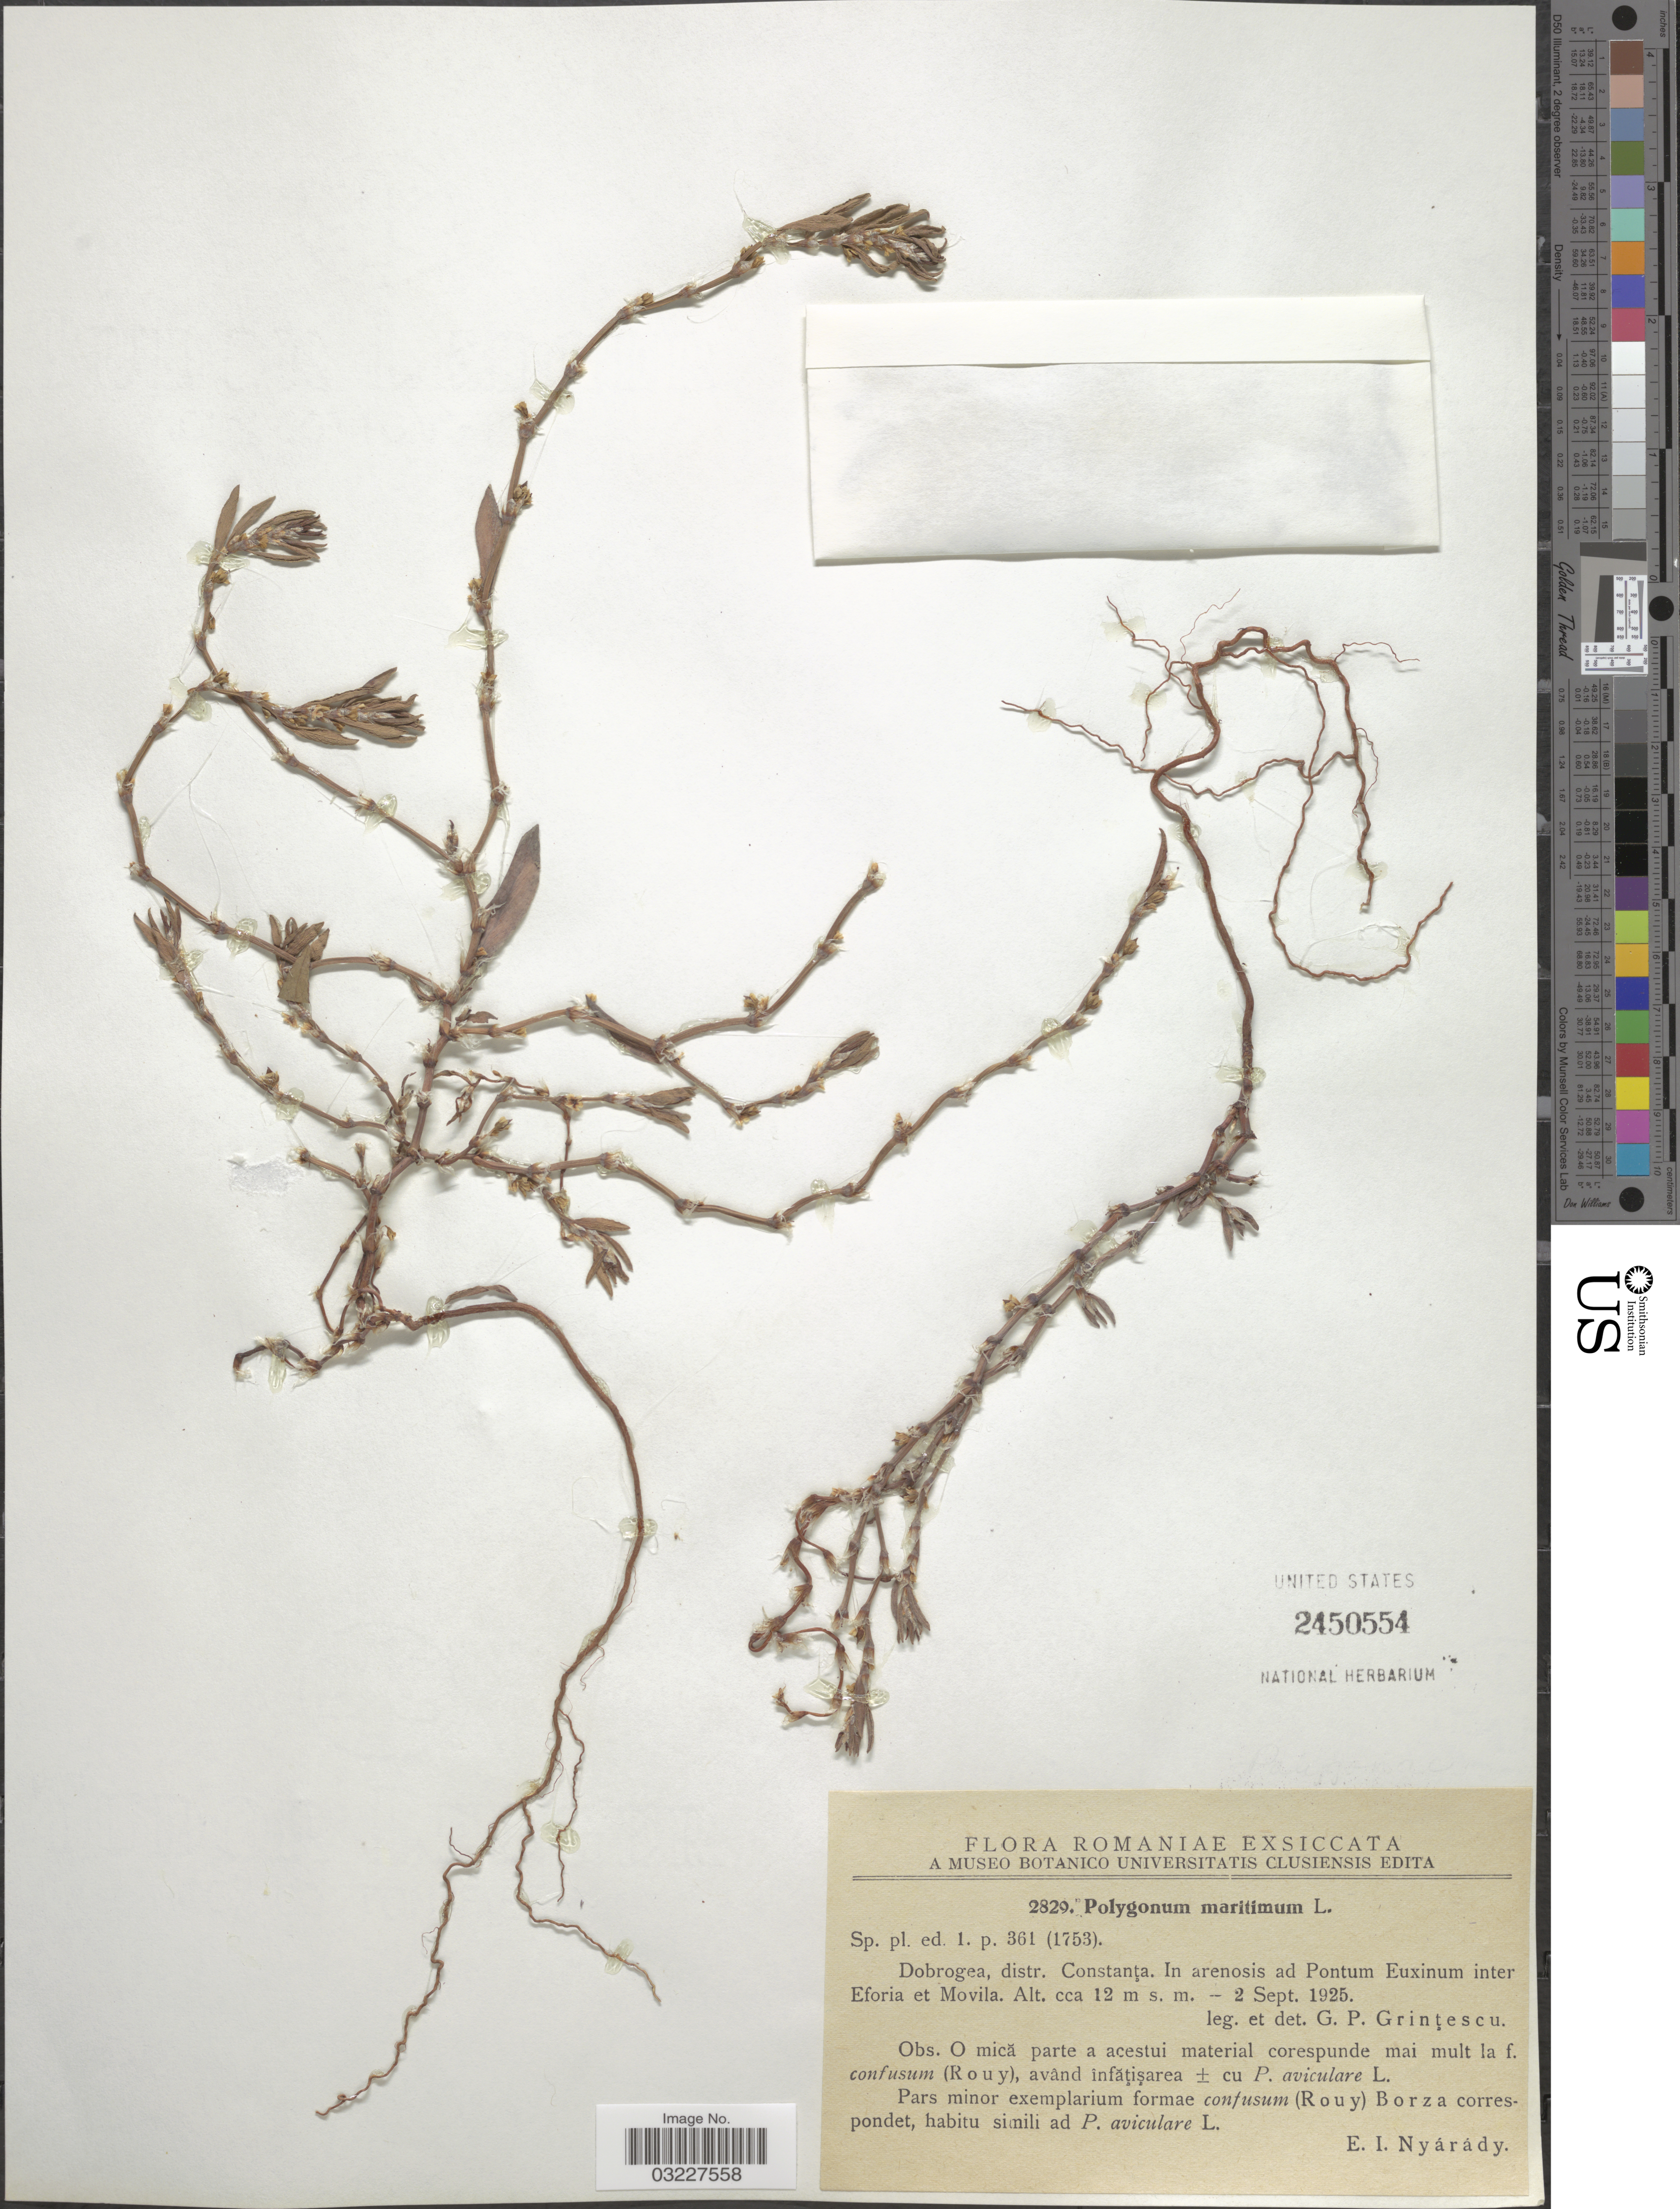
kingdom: Plantae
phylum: Tracheophyta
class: Magnoliopsida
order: Caryophyllales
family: Polygonaceae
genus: Polygonum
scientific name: Polygonum maritimum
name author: L.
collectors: G. Grintescu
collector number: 2829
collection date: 1925-09-02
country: Romania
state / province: Constanta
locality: Dobrogea, distr. Constanta. In arenosis ad Pontum Euxinum inter Eforia et Movila.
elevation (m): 12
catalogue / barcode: US 2450554